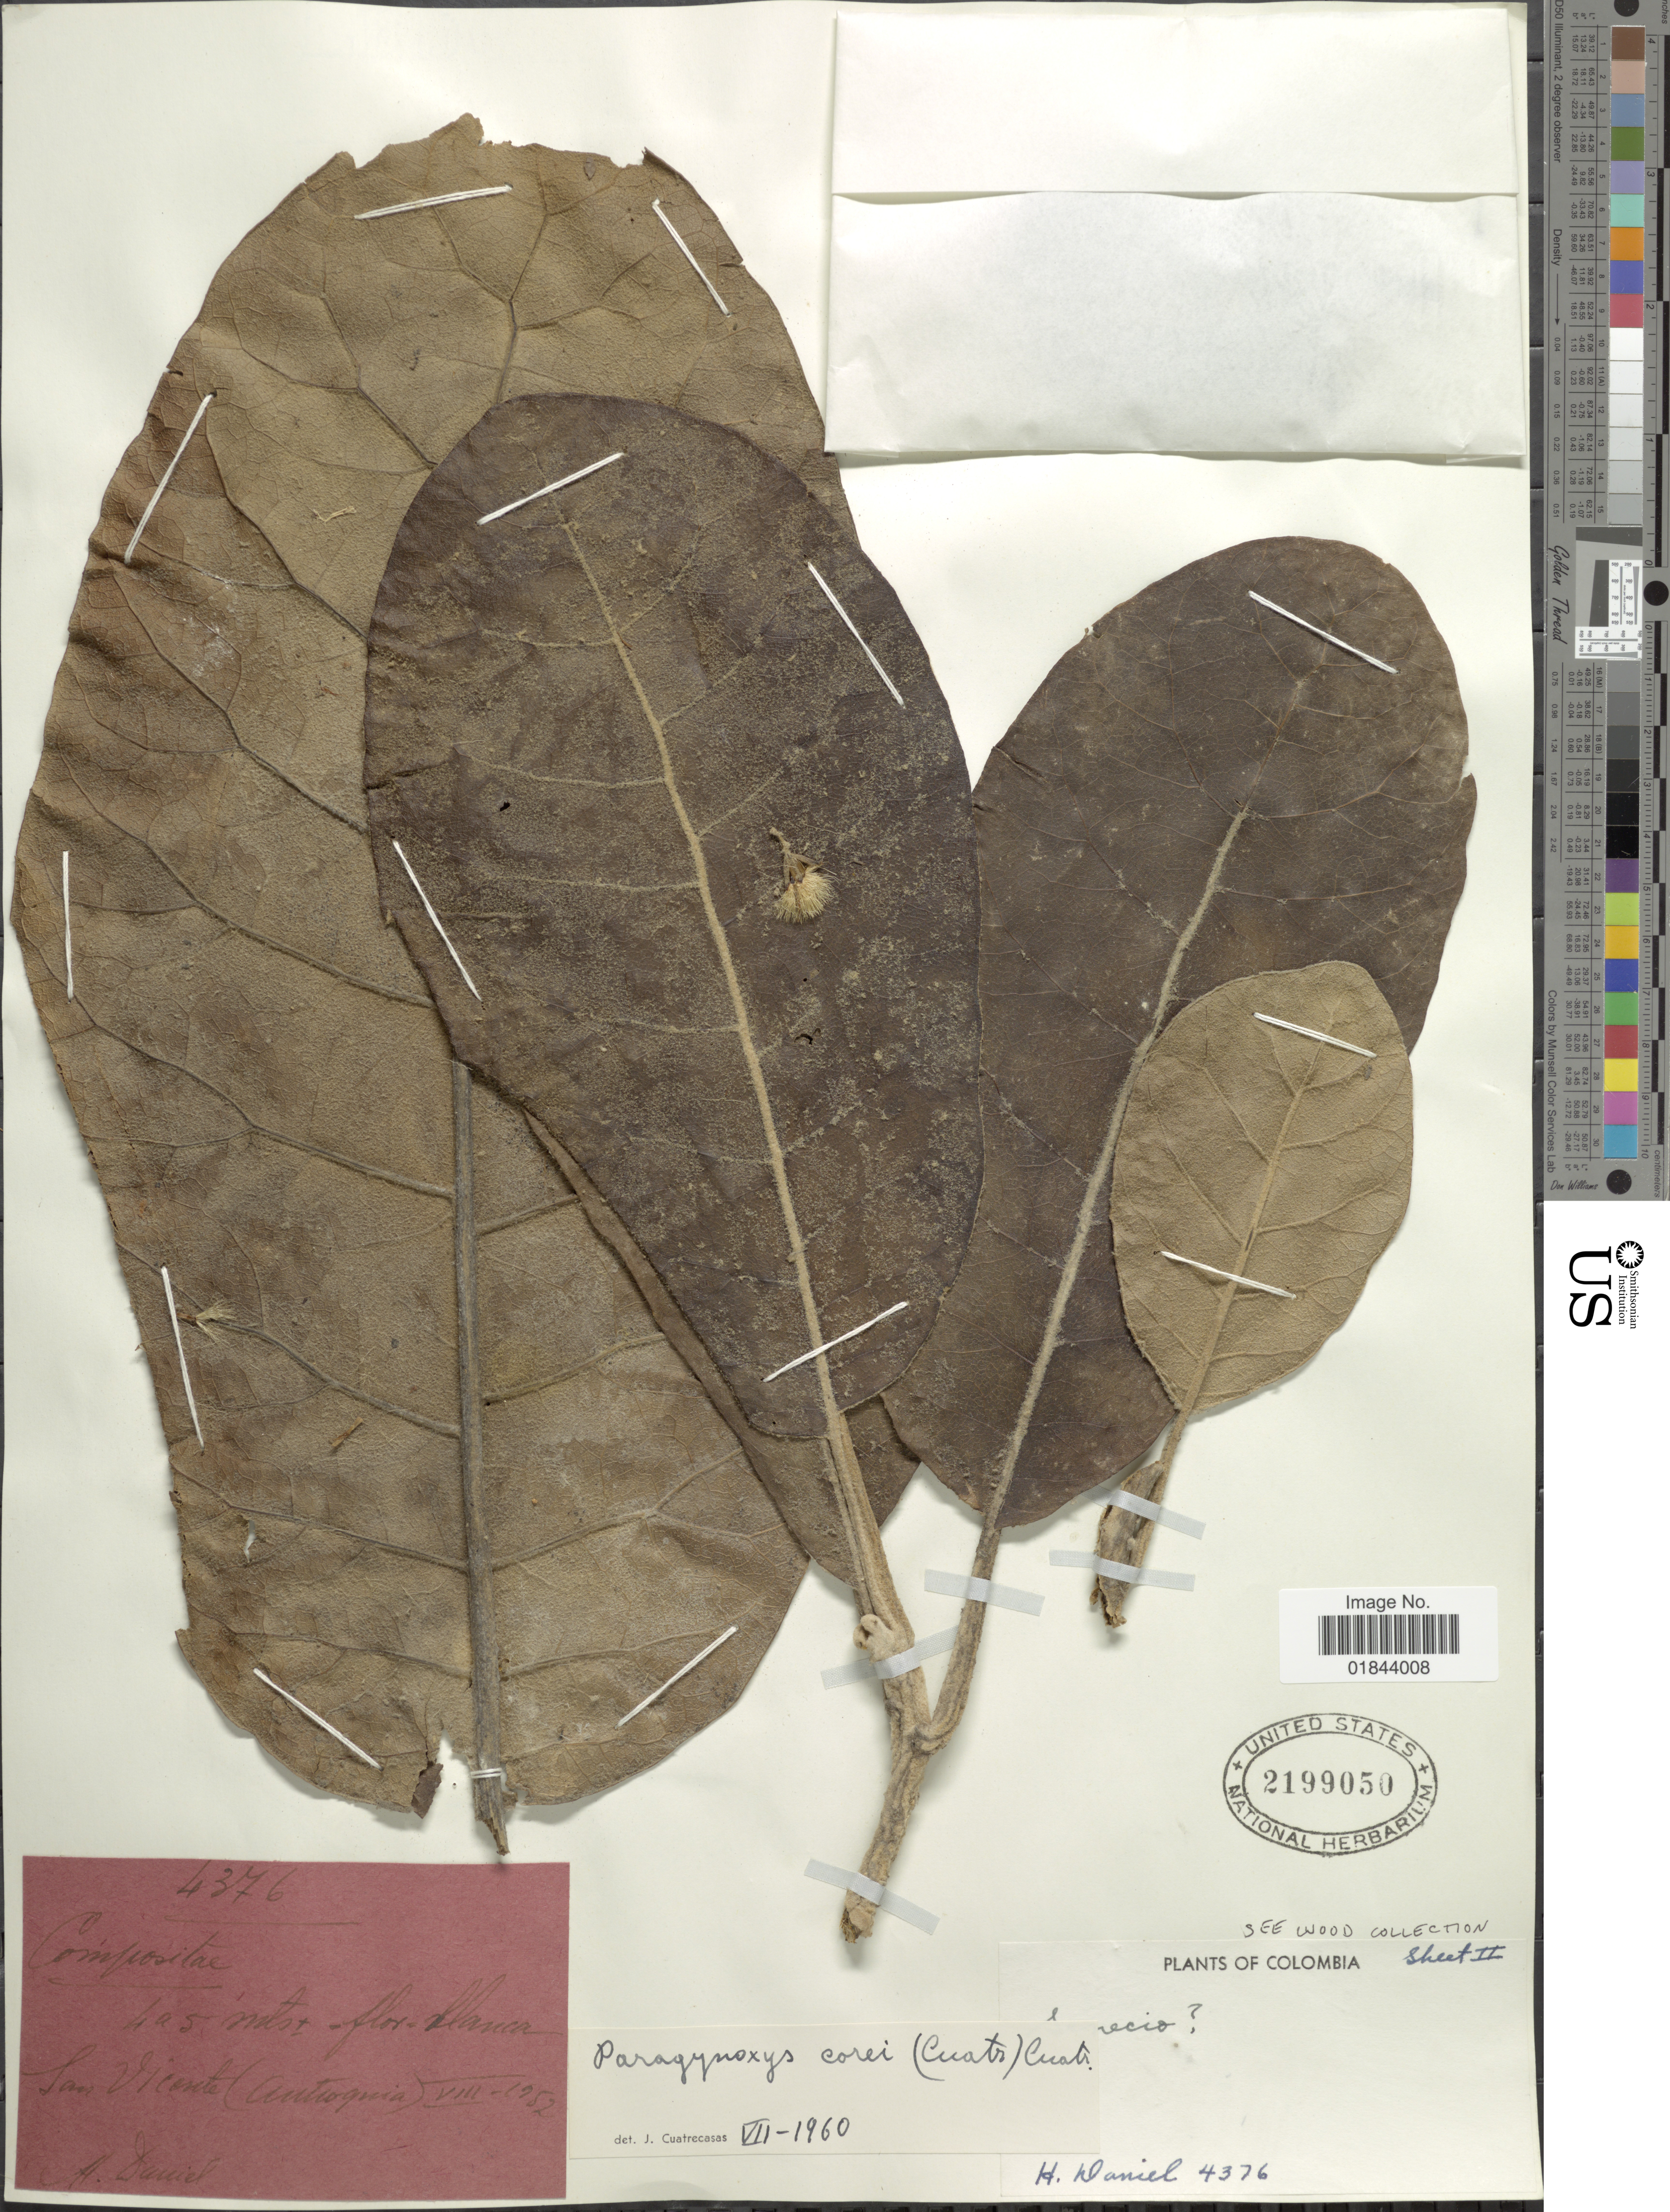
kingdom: Plantae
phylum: Tracheophyta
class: Magnoliopsida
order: Asterales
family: Asteraceae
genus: Pseudogynoxys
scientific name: Pseudogynoxys corei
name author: (Cuatrec.) Cuatrec.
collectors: H. Daniel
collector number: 4376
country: Colombia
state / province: Antioquia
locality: San Vicente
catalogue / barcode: US 2199050